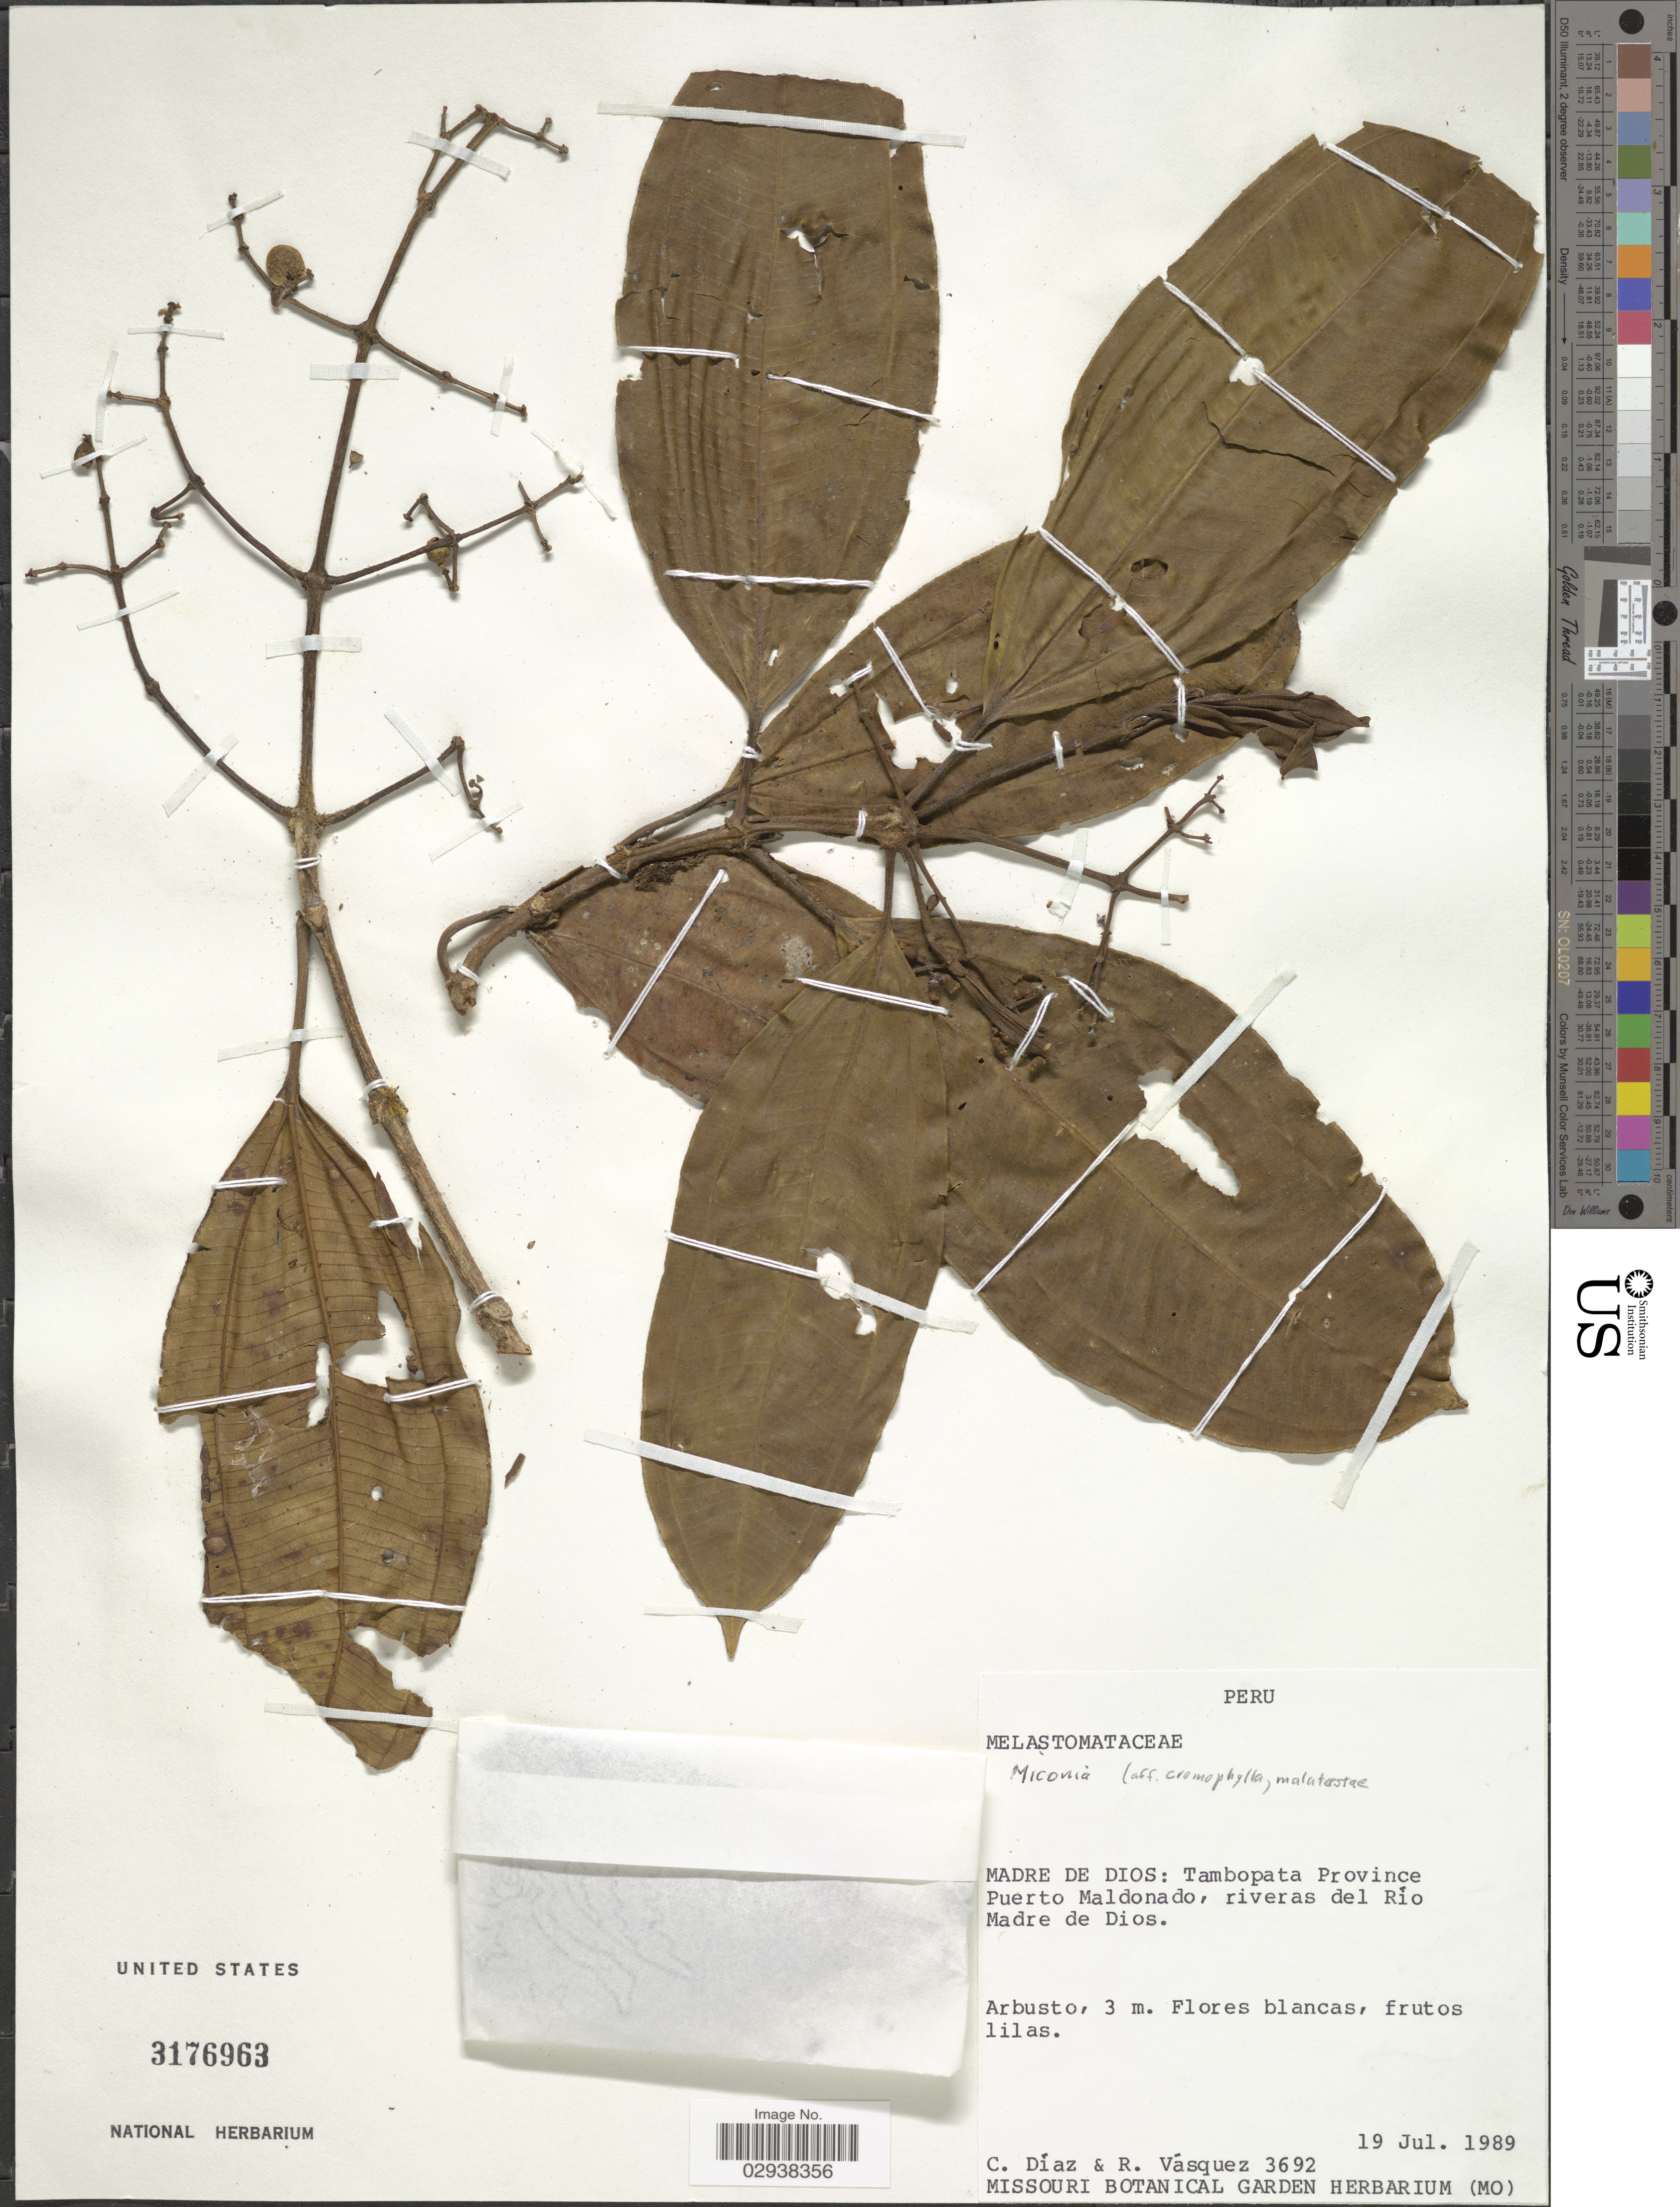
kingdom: Plantae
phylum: Tracheophyta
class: Magnoliopsida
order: Myrtales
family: Melastomataceae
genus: Miconia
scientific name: Miconia cremophylla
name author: Naudin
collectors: C. Díaz & R. Vásquez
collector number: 3692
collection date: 1989-07-19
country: Peru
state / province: Madre de Dios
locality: Tambopata Province Puerto Maldonado, riveras del Rio Madre de Dios.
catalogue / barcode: US 3176963